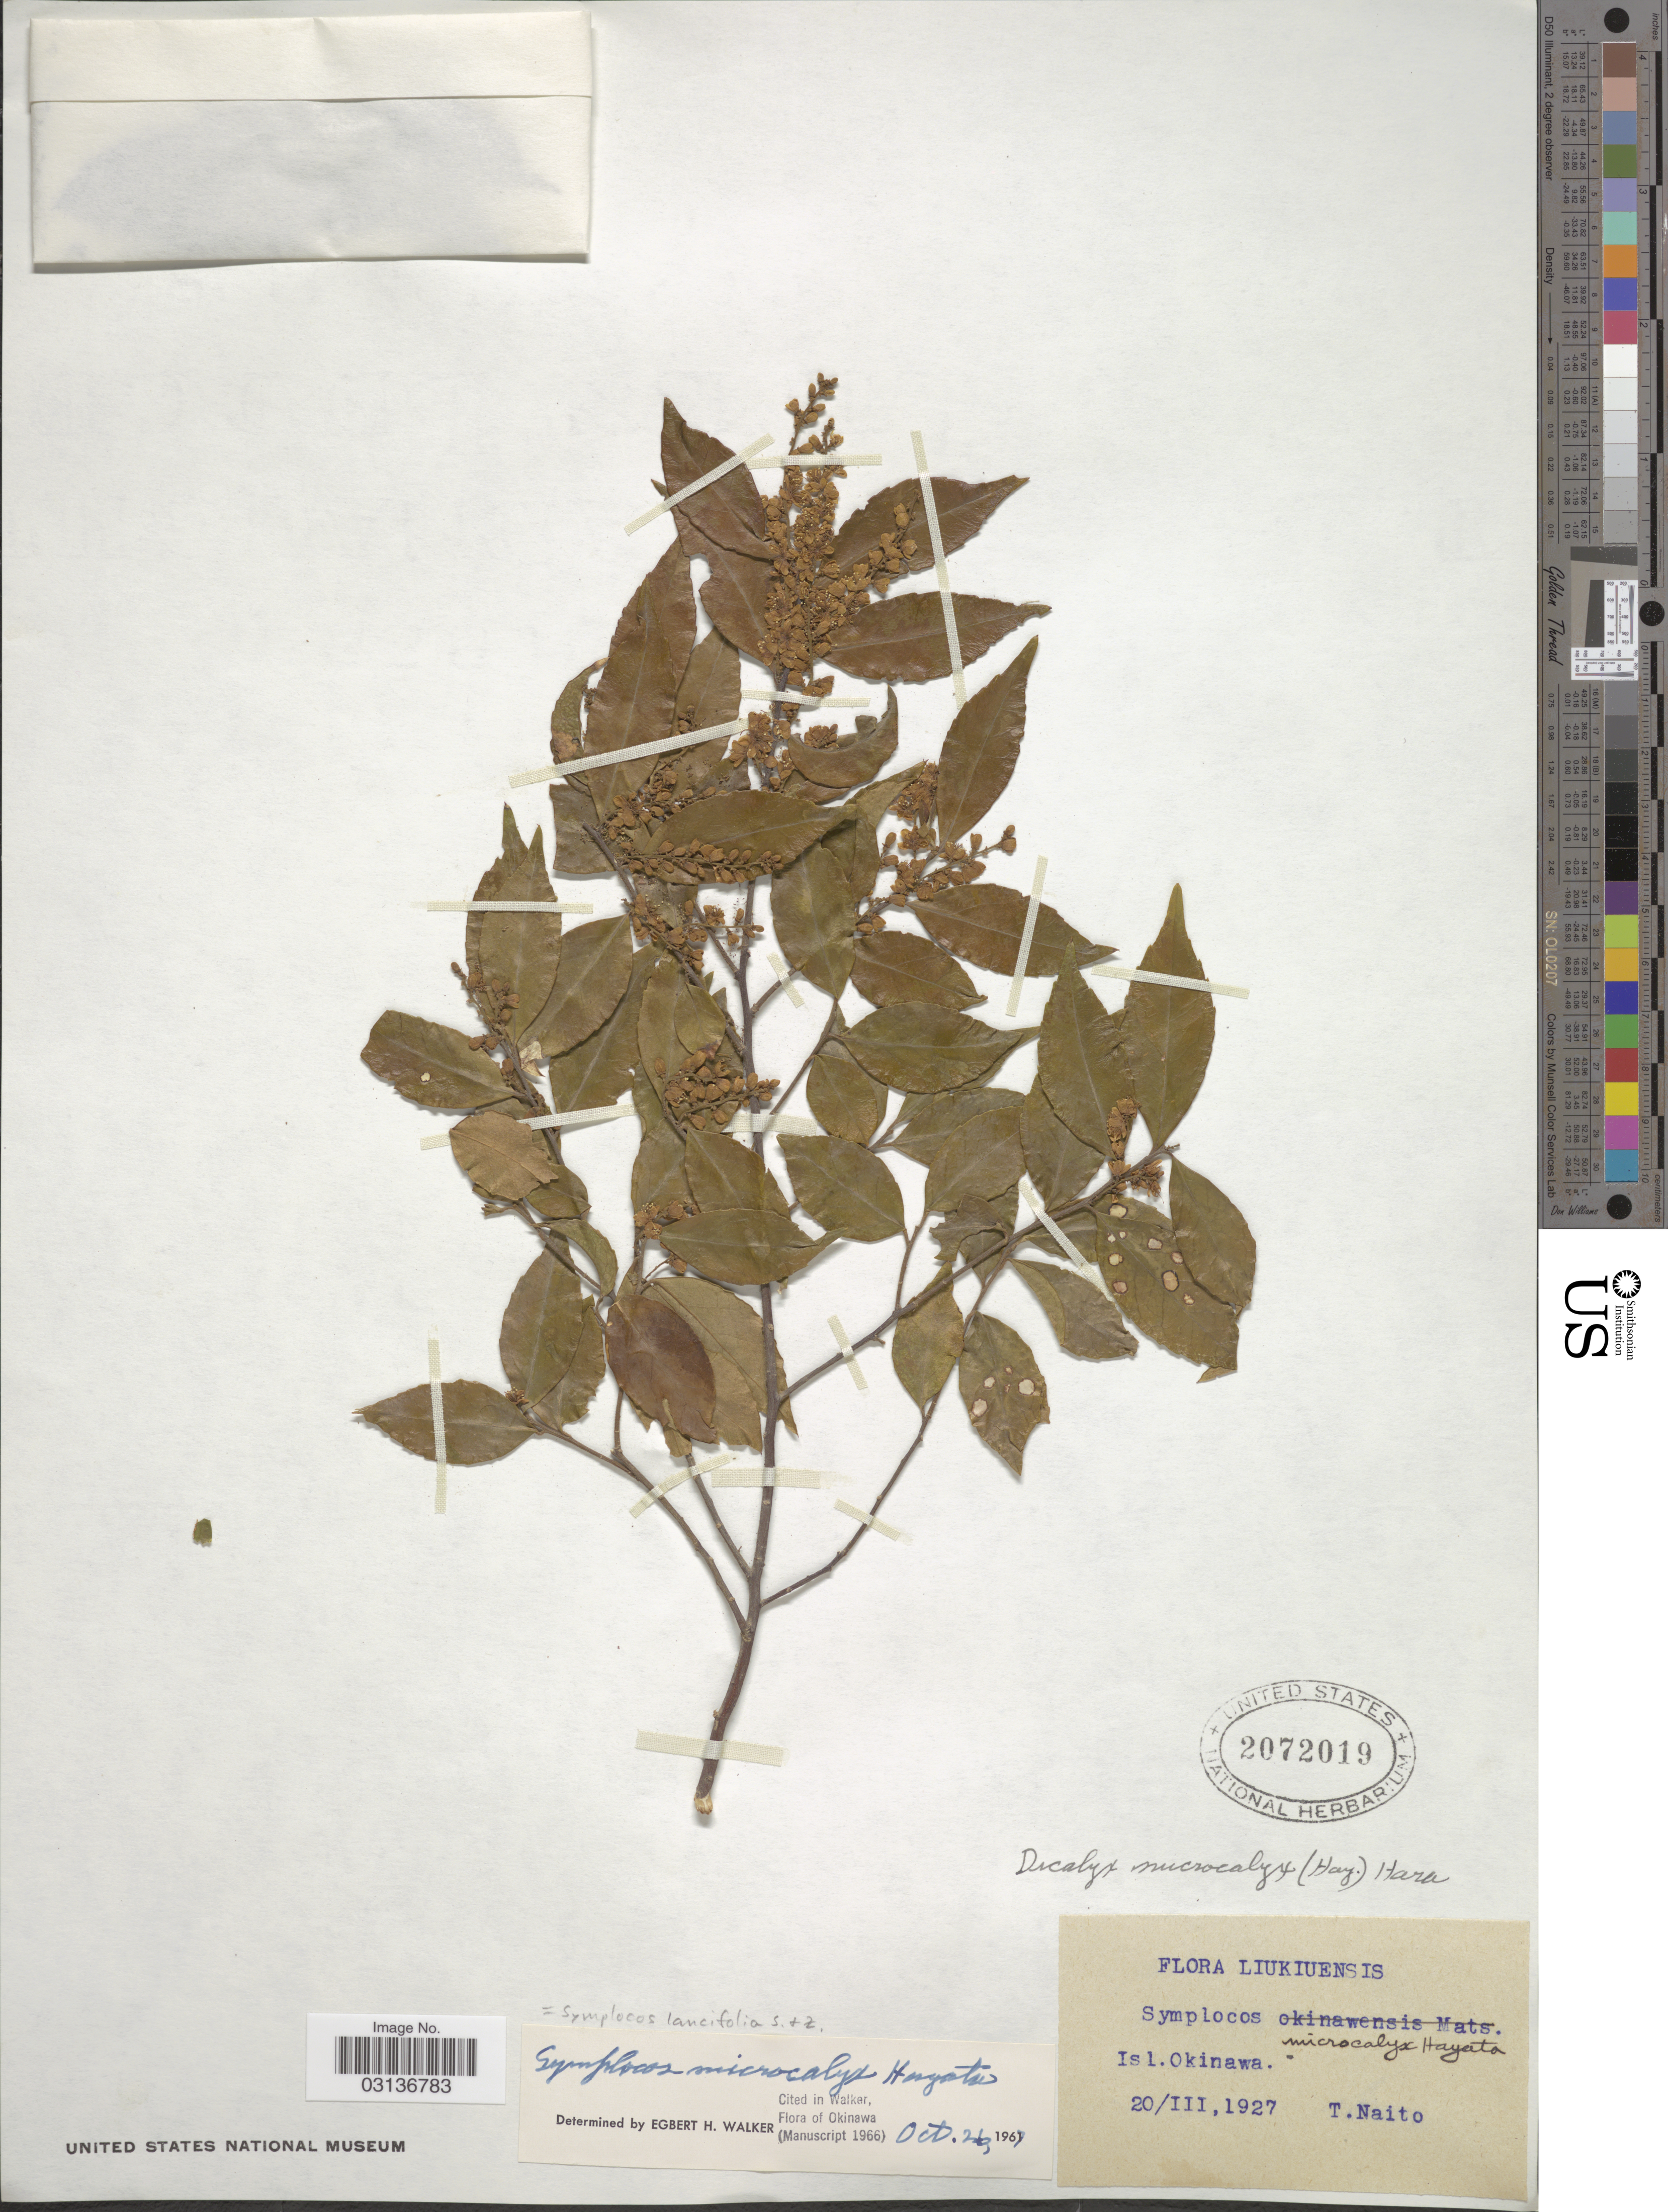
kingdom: Plantae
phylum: Tracheophyta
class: Magnoliopsida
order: Ericales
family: Symplocaceae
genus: Symplocos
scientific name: Symplocos lancifolia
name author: Siebert & Zucc.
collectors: T. Naito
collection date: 1927-03-20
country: Japan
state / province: Okinawa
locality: Liukiuensis.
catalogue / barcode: US 2072019